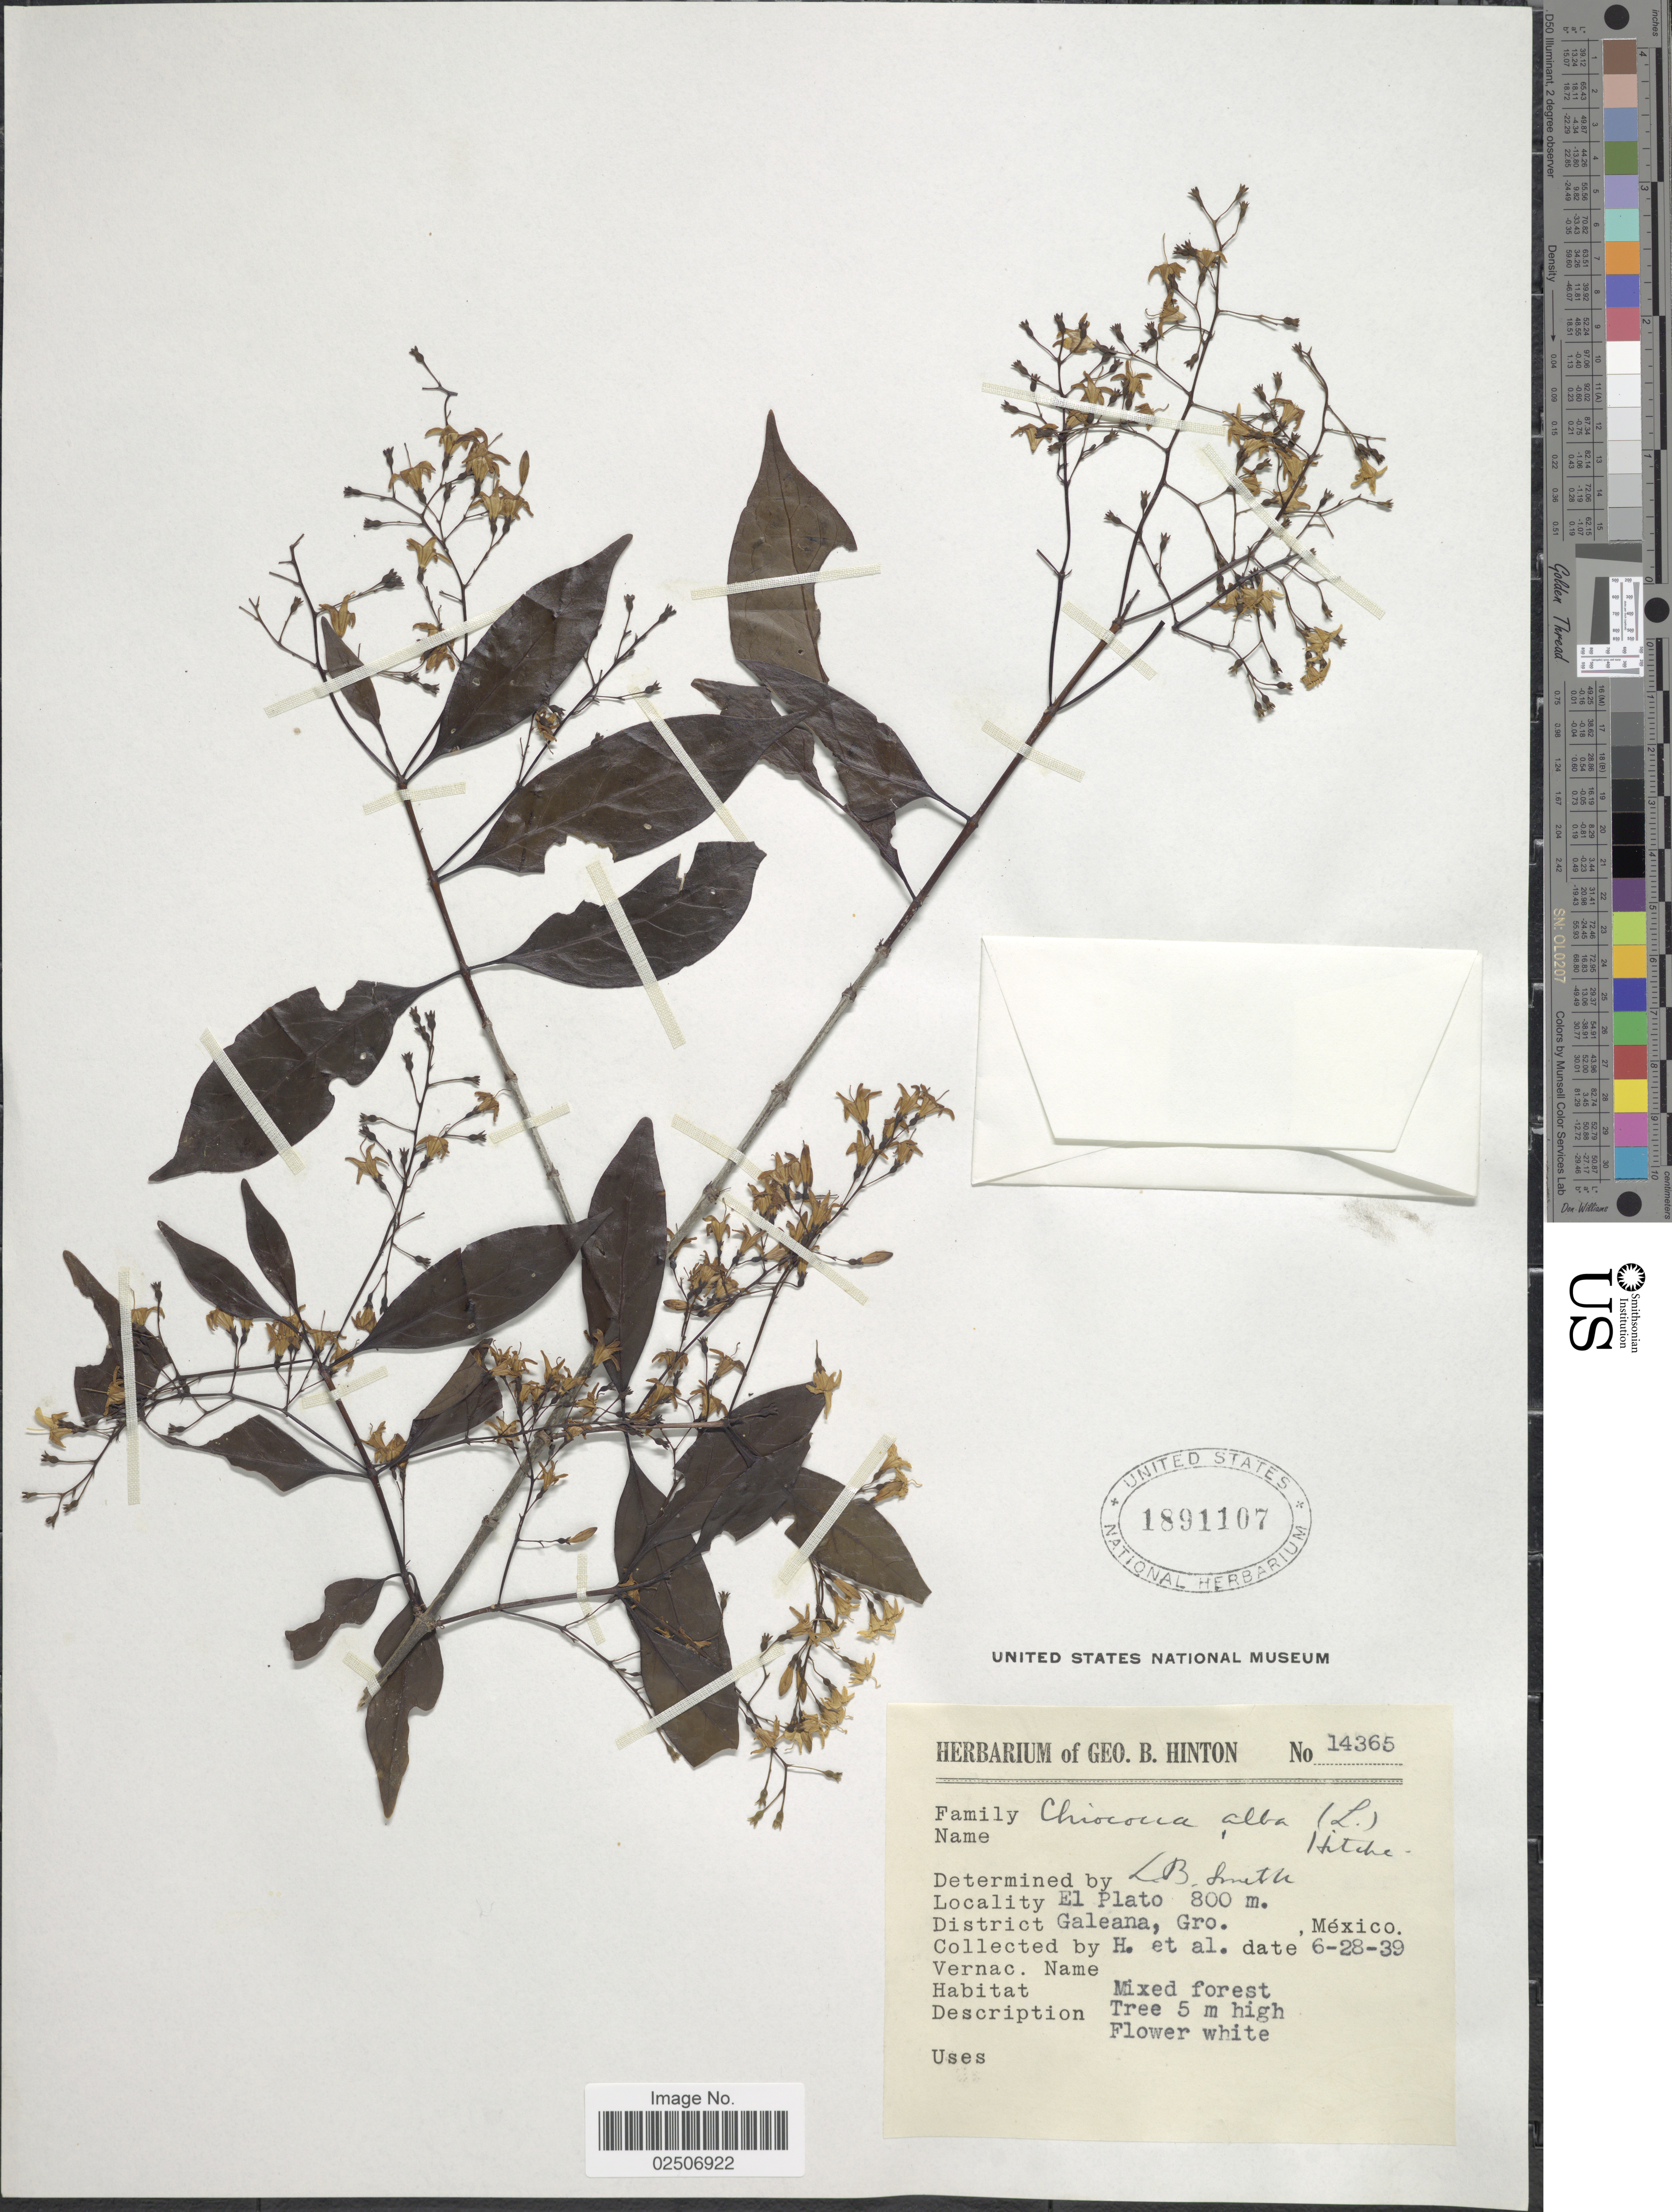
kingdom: Plantae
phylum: Tracheophyta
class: Magnoliopsida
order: Gentianales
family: Rubiaceae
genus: Chiococca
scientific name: Chiococca alba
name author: (L.) Hitchc.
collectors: G. B. Hinton & et al.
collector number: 14365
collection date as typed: Transcribed d/m/y: 28/6/39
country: Mexico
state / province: Guerrero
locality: District Galeana, El Plato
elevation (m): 800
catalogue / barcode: US 1891107